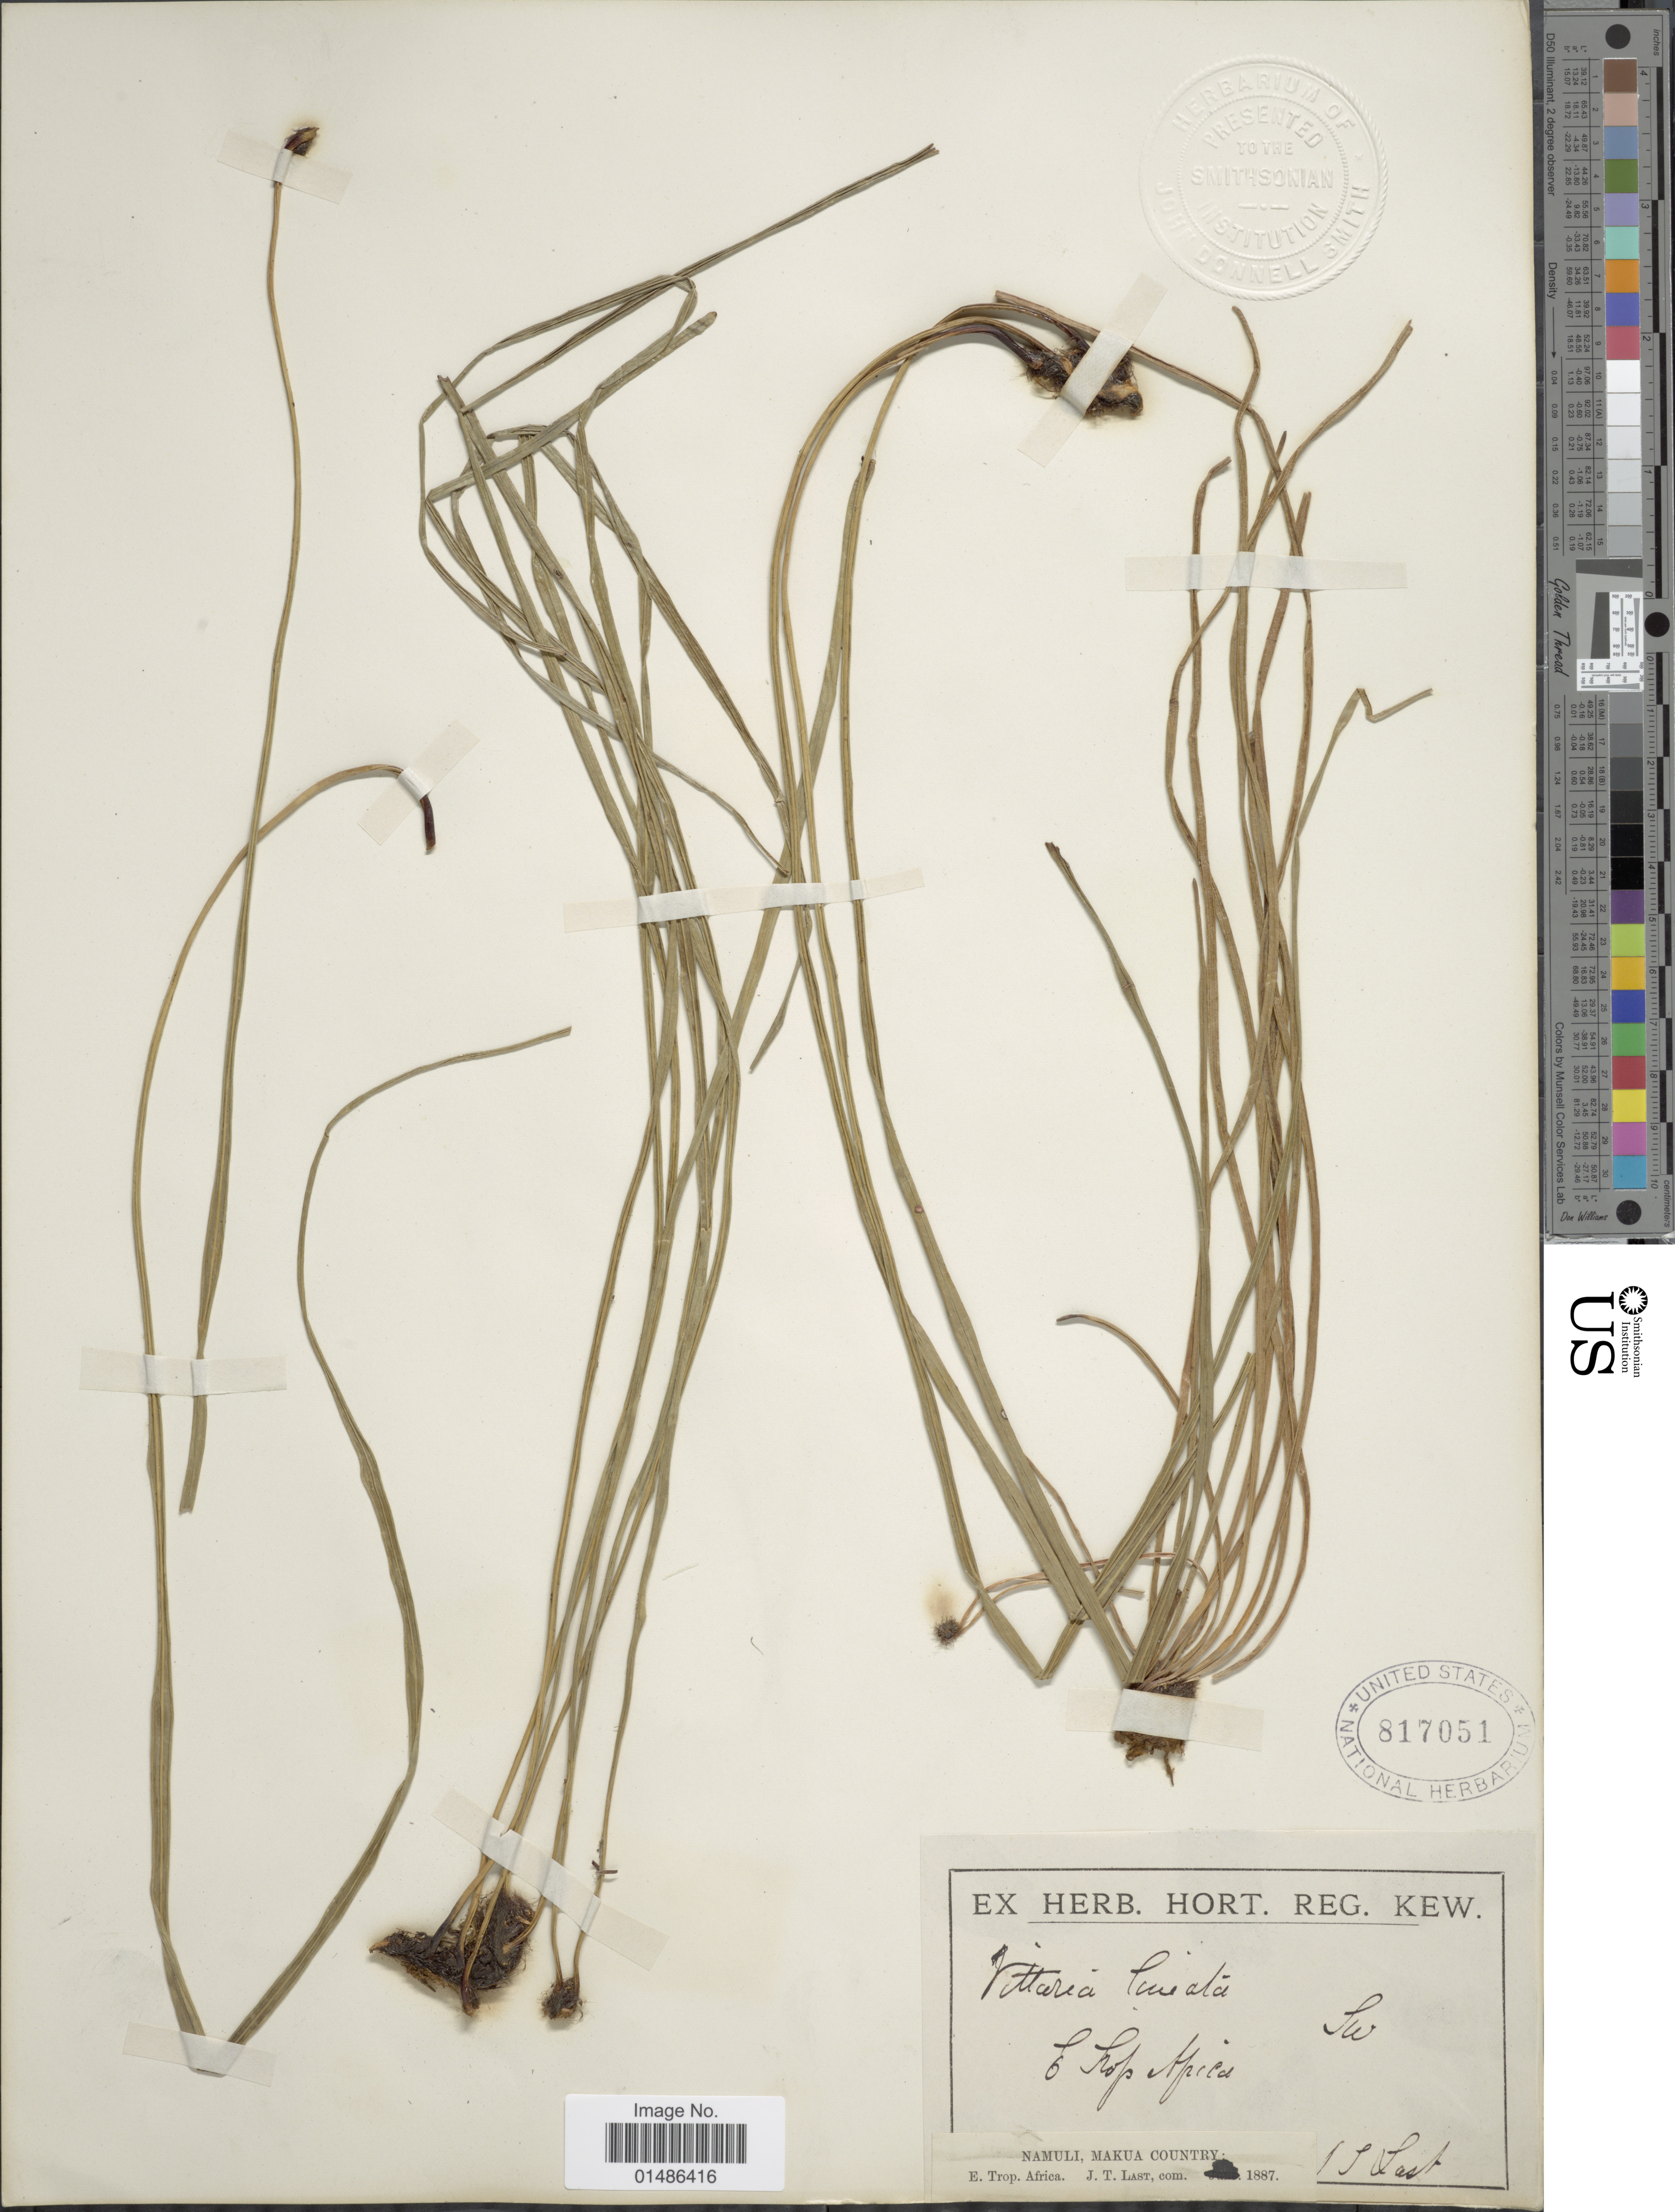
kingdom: Plantae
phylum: Tracheophyta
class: Polypodiopsida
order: Polypodiales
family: Pteridaceae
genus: Haplopteris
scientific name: Haplopteris isoetifolia comb. in ed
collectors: ex herb. Hort. Reg. Kew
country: Mozambique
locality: E. Trop. Africa. Namuli, Makua Country.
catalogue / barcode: US 817051